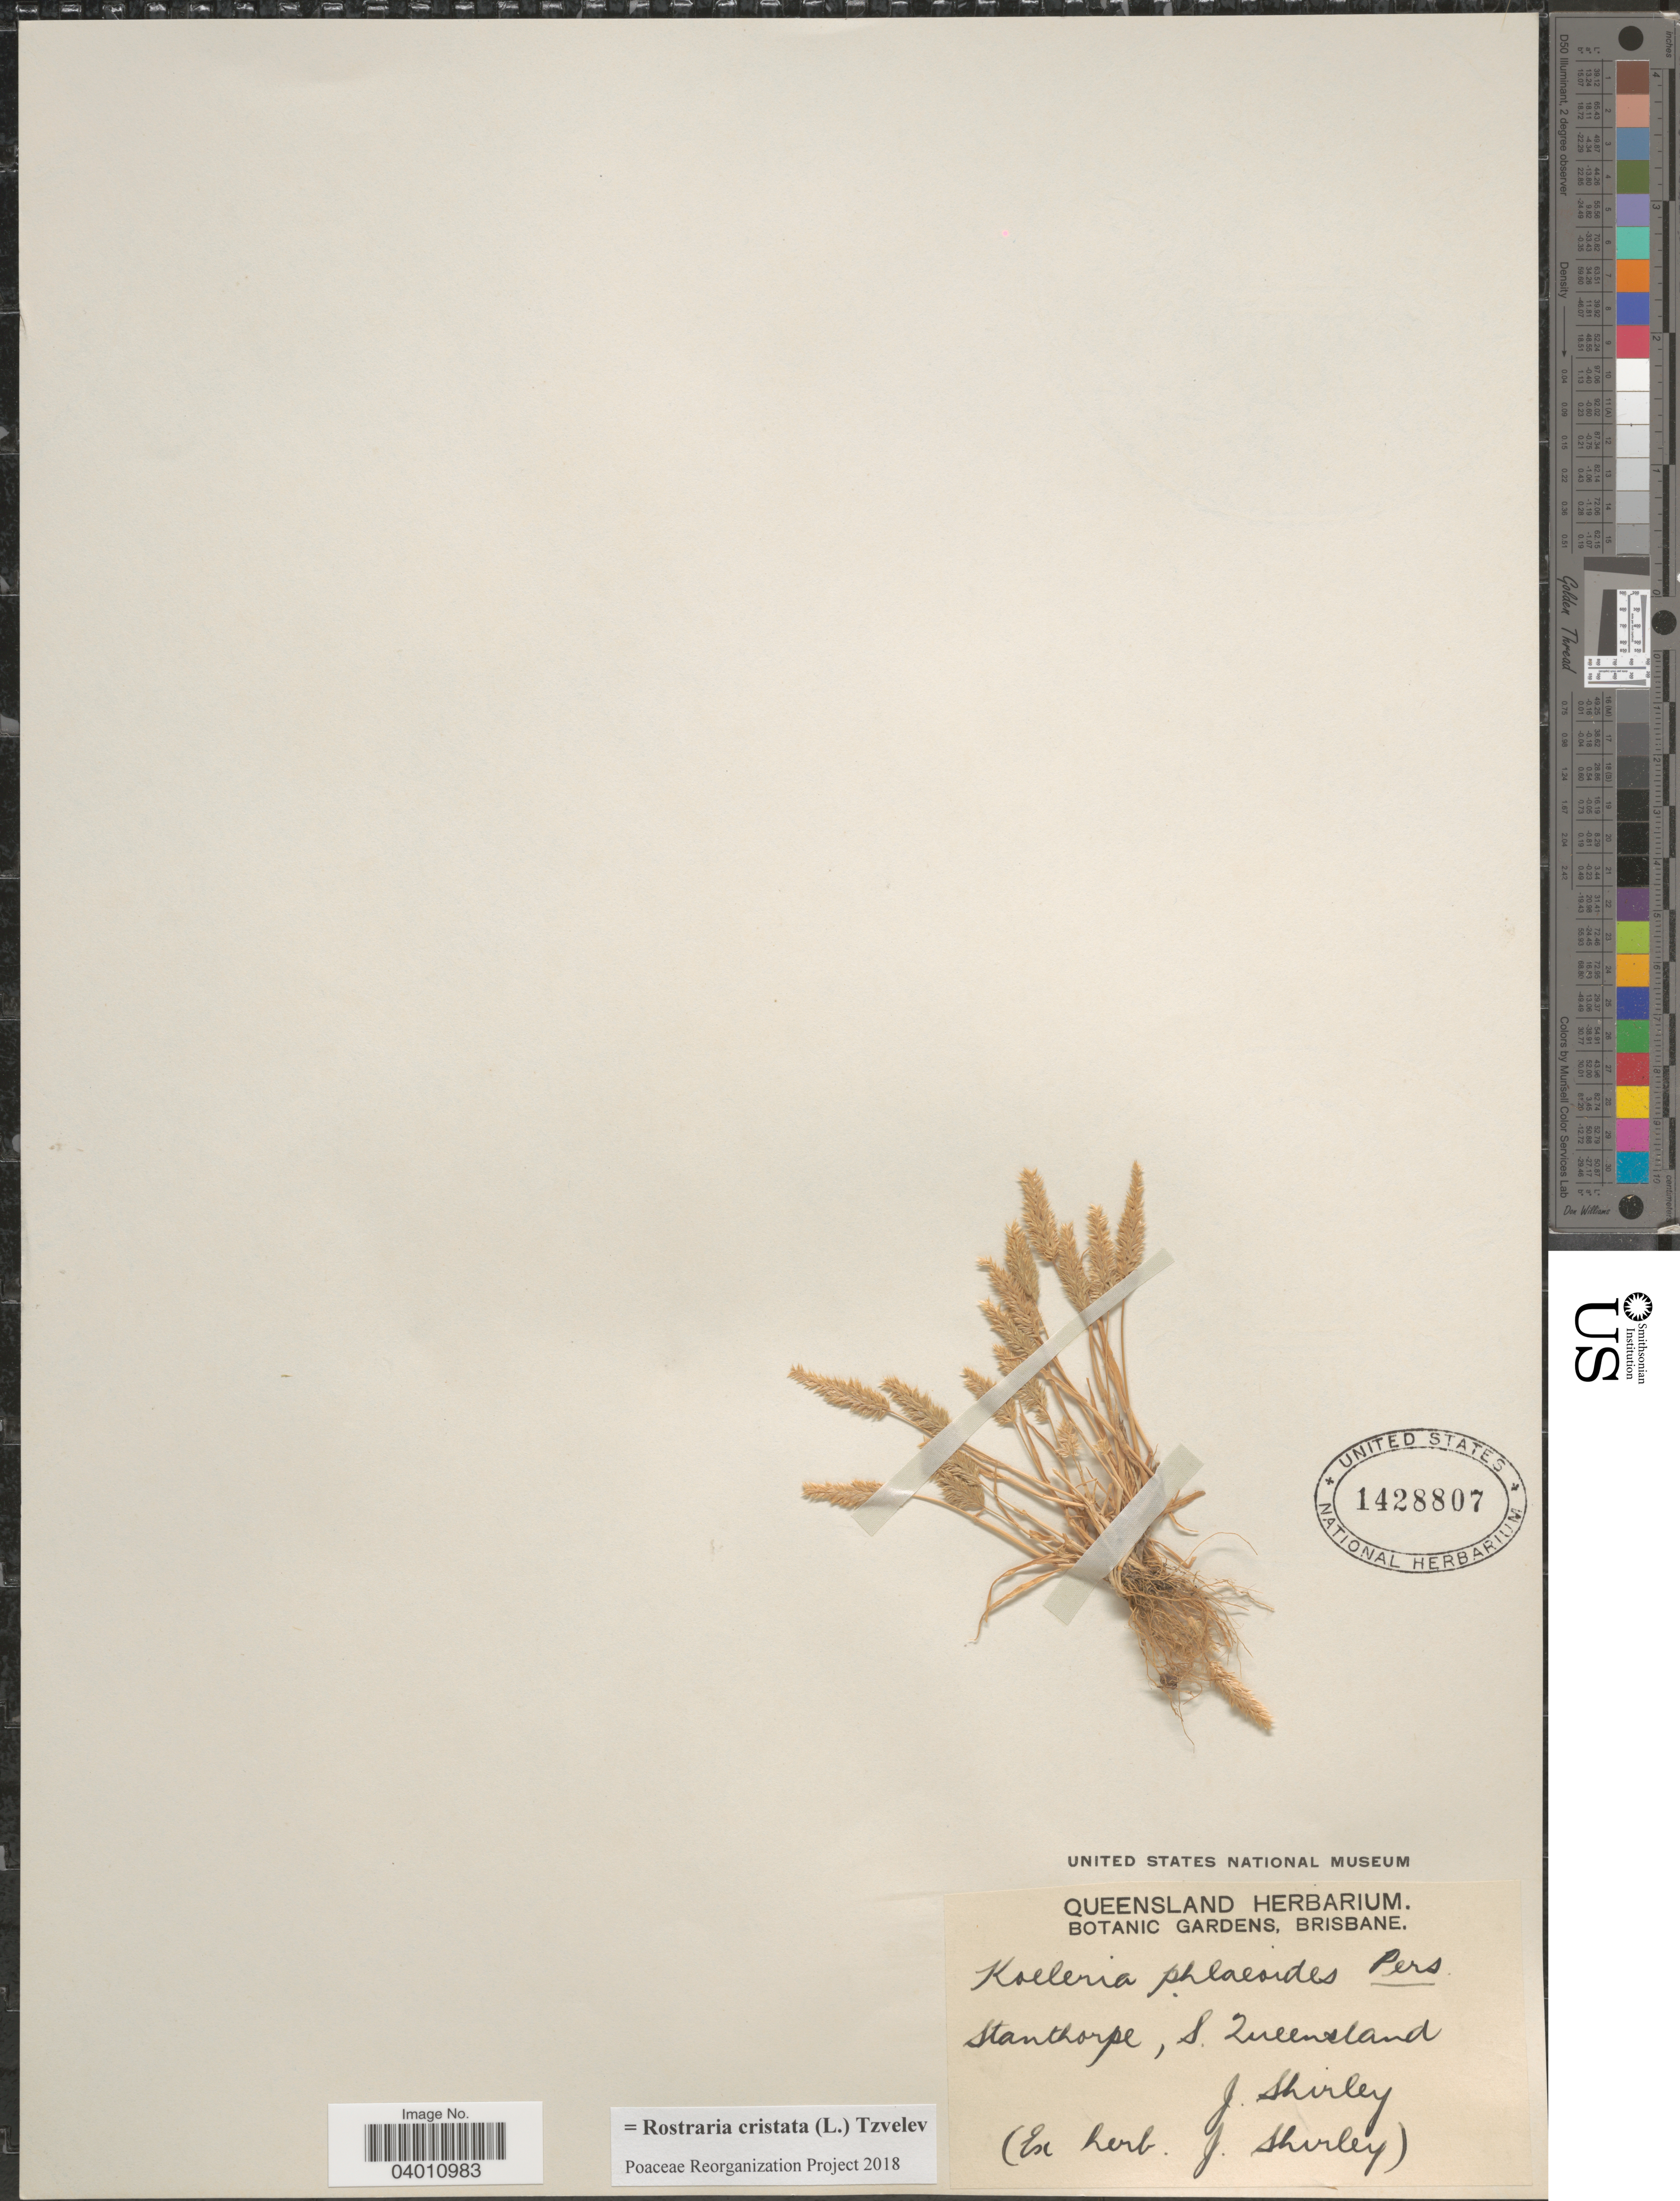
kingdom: Plantae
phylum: Tracheophyta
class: Liliopsida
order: Poales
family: Poaceae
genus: Rostraria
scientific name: Rostraria cristata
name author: (L.) Tzvelev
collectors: J. Shirley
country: Australia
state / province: Queensland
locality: Stanthorpe, S. Queensland.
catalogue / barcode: US 1428807